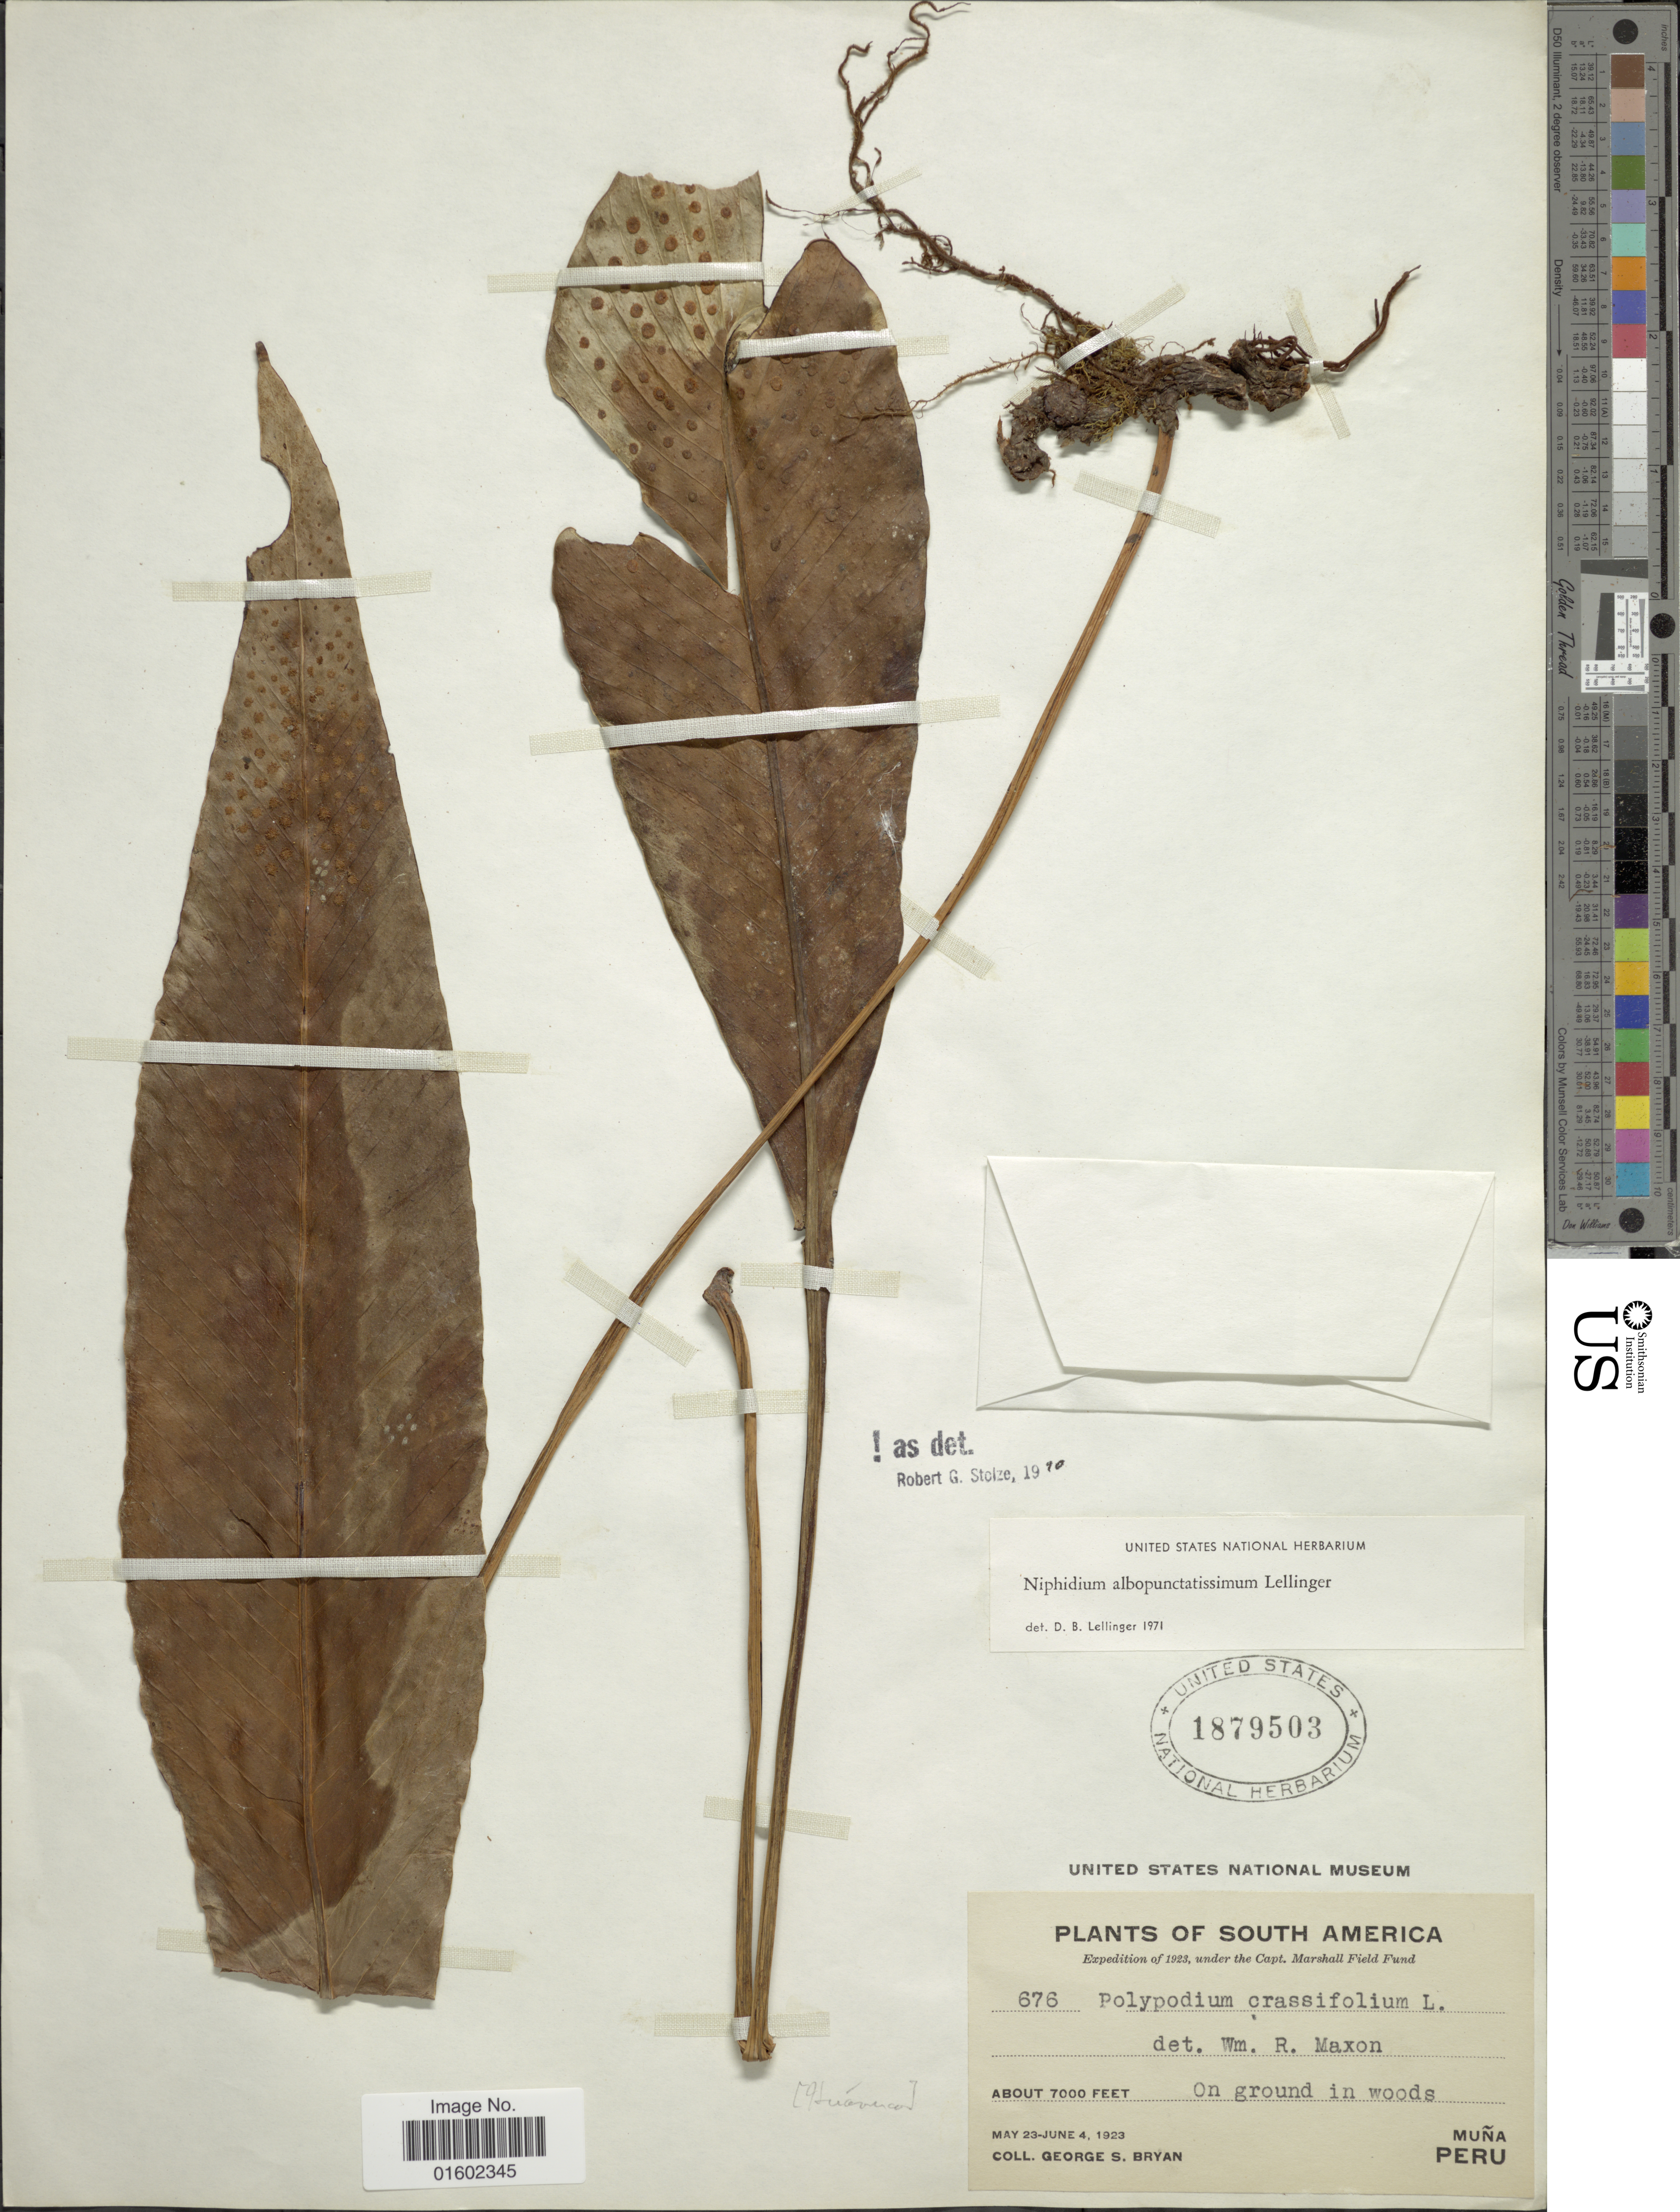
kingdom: Plantae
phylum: Tracheophyta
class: Polypodiopsida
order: Polypodiales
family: Polypodiaceae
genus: Niphidium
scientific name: Niphidium albopunctatissimum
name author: Lellinger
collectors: G. S. Bryan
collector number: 676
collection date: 1923-05-23/1923-06-04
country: Peru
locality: Muña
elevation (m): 2134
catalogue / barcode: US 1879503